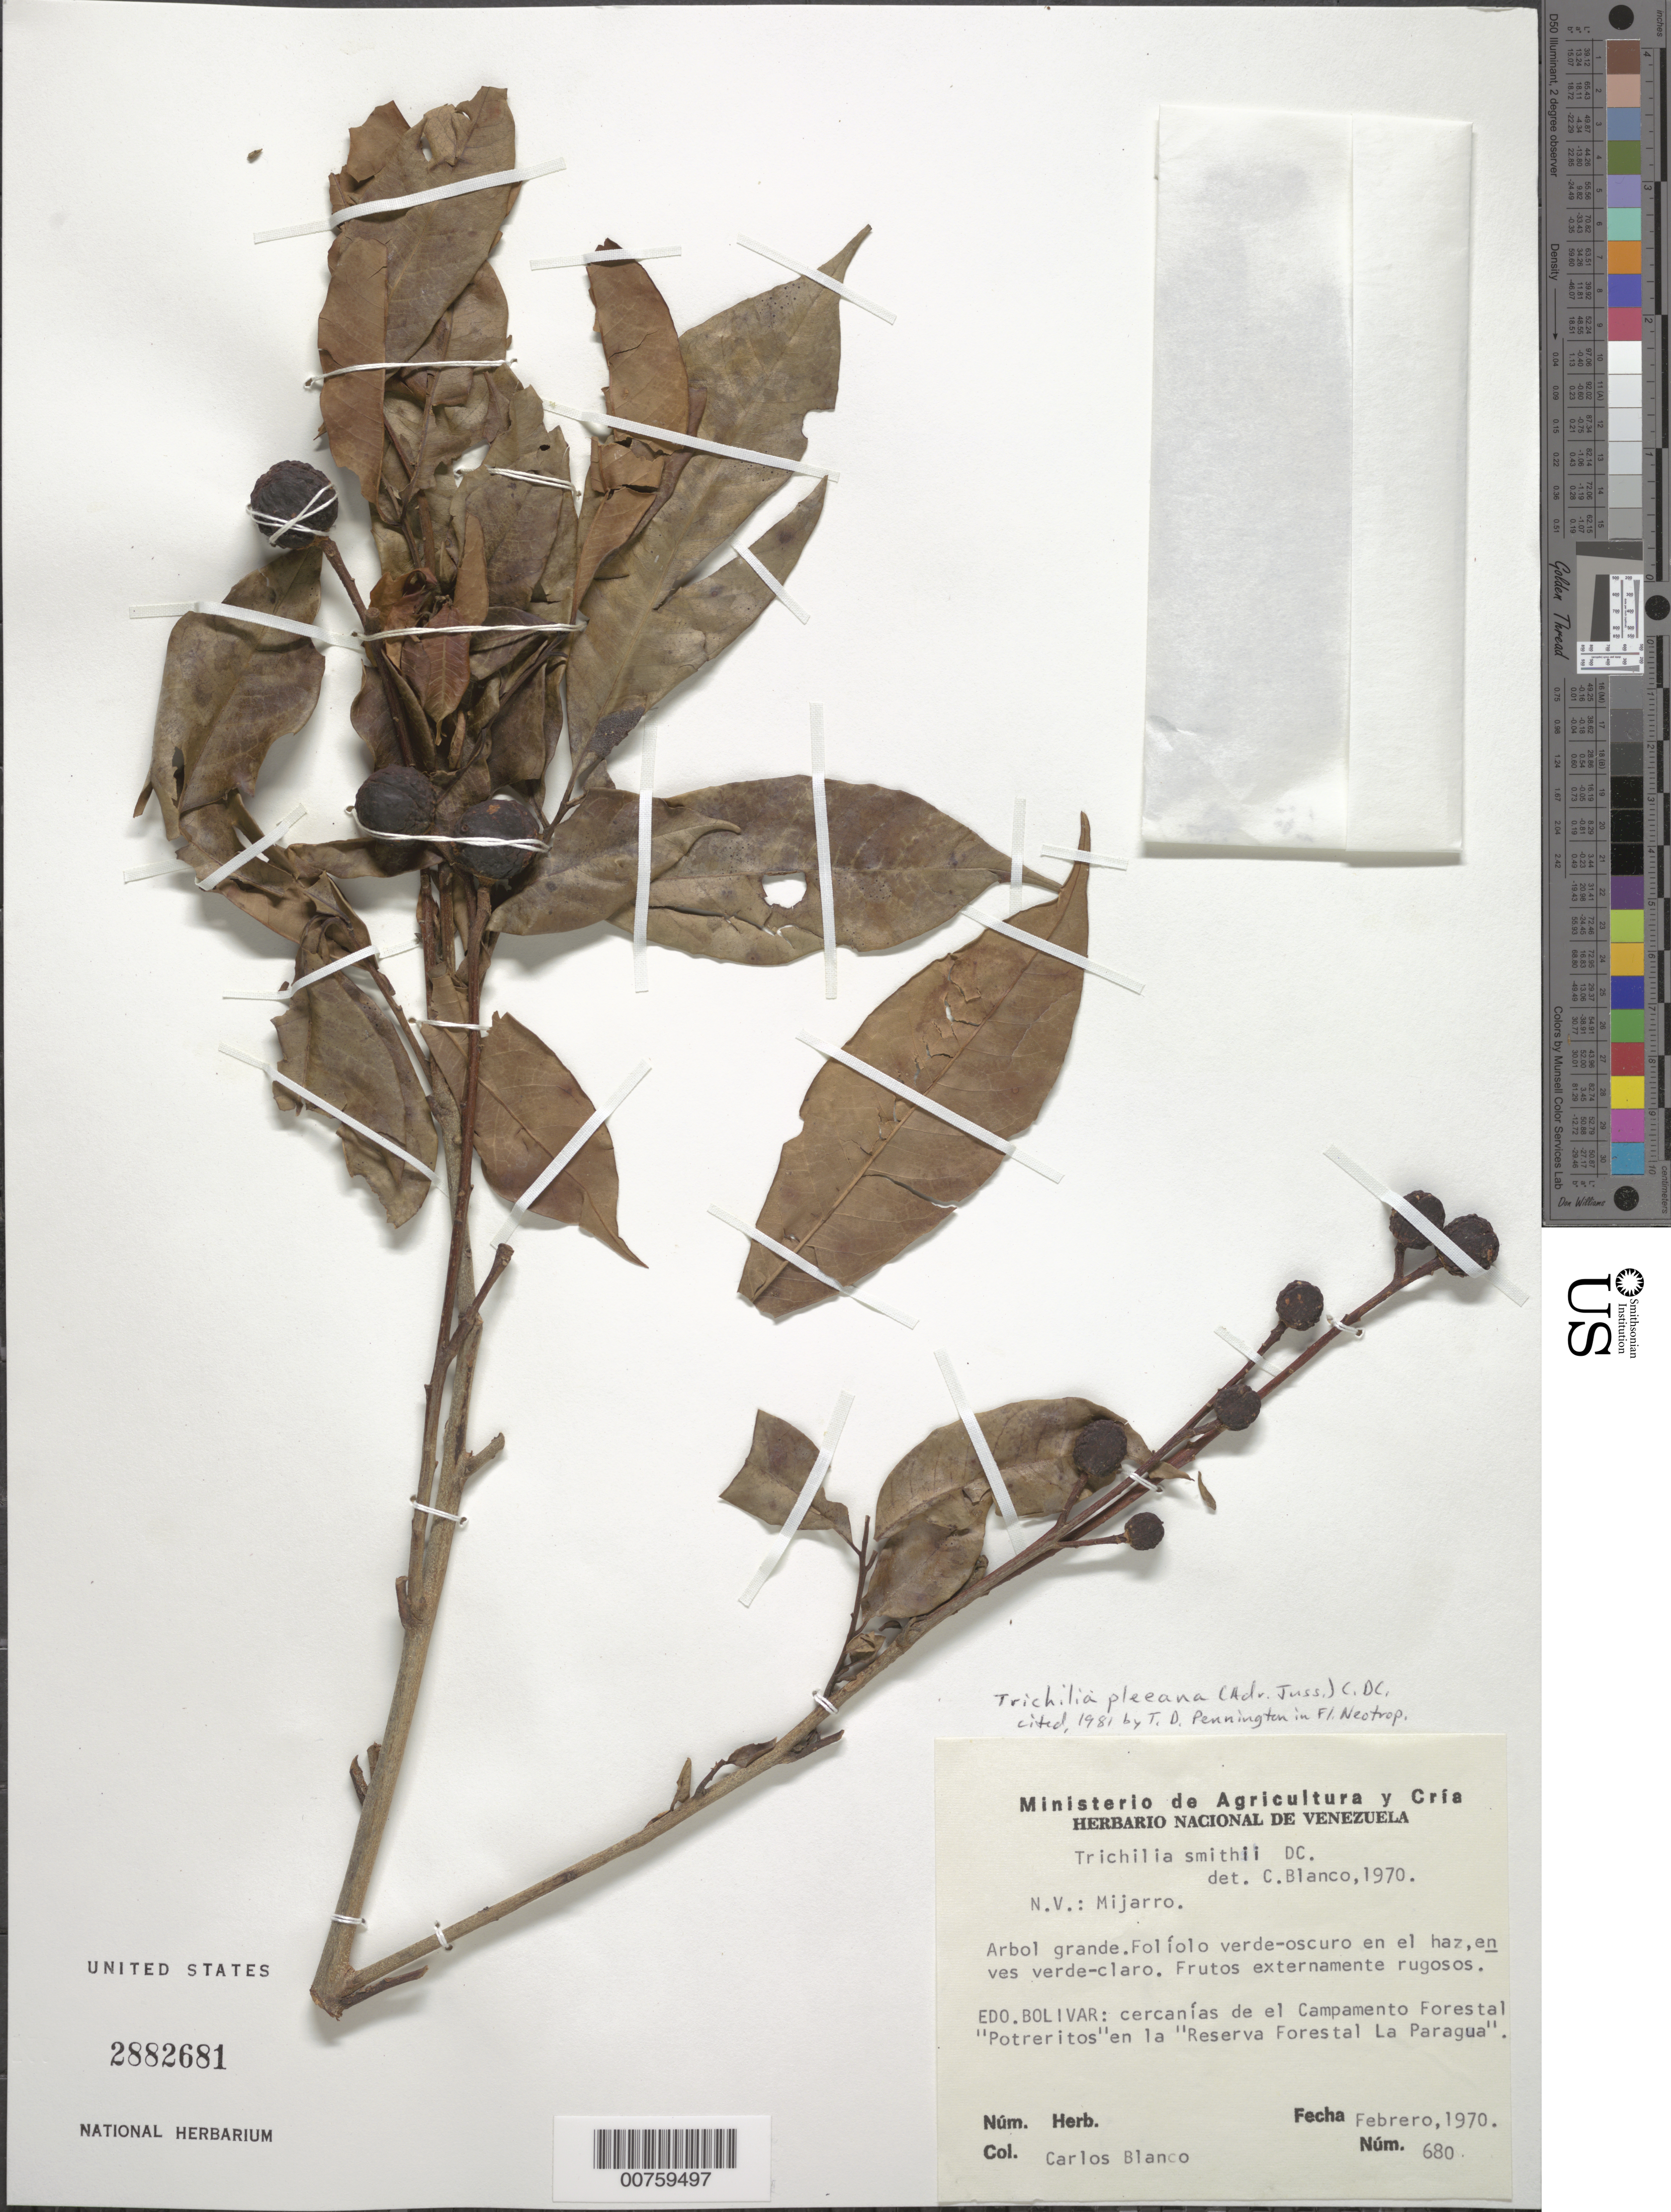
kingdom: Plantae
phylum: Tracheophyta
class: Magnoliopsida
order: Sapindales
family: Meliaceae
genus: Trichilia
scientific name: Trichilia pleeana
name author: (A. Juss.) C. DC.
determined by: Pennington, T. D., (K)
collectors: C. A. Blanco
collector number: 680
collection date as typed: Feb-70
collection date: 1970-02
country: Venezuela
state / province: Bolívar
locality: Reserva Forestal La Paragua, cercanias de el Campamento Forestal "Potreritos"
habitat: Cercanías del campamento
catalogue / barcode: US 2882681